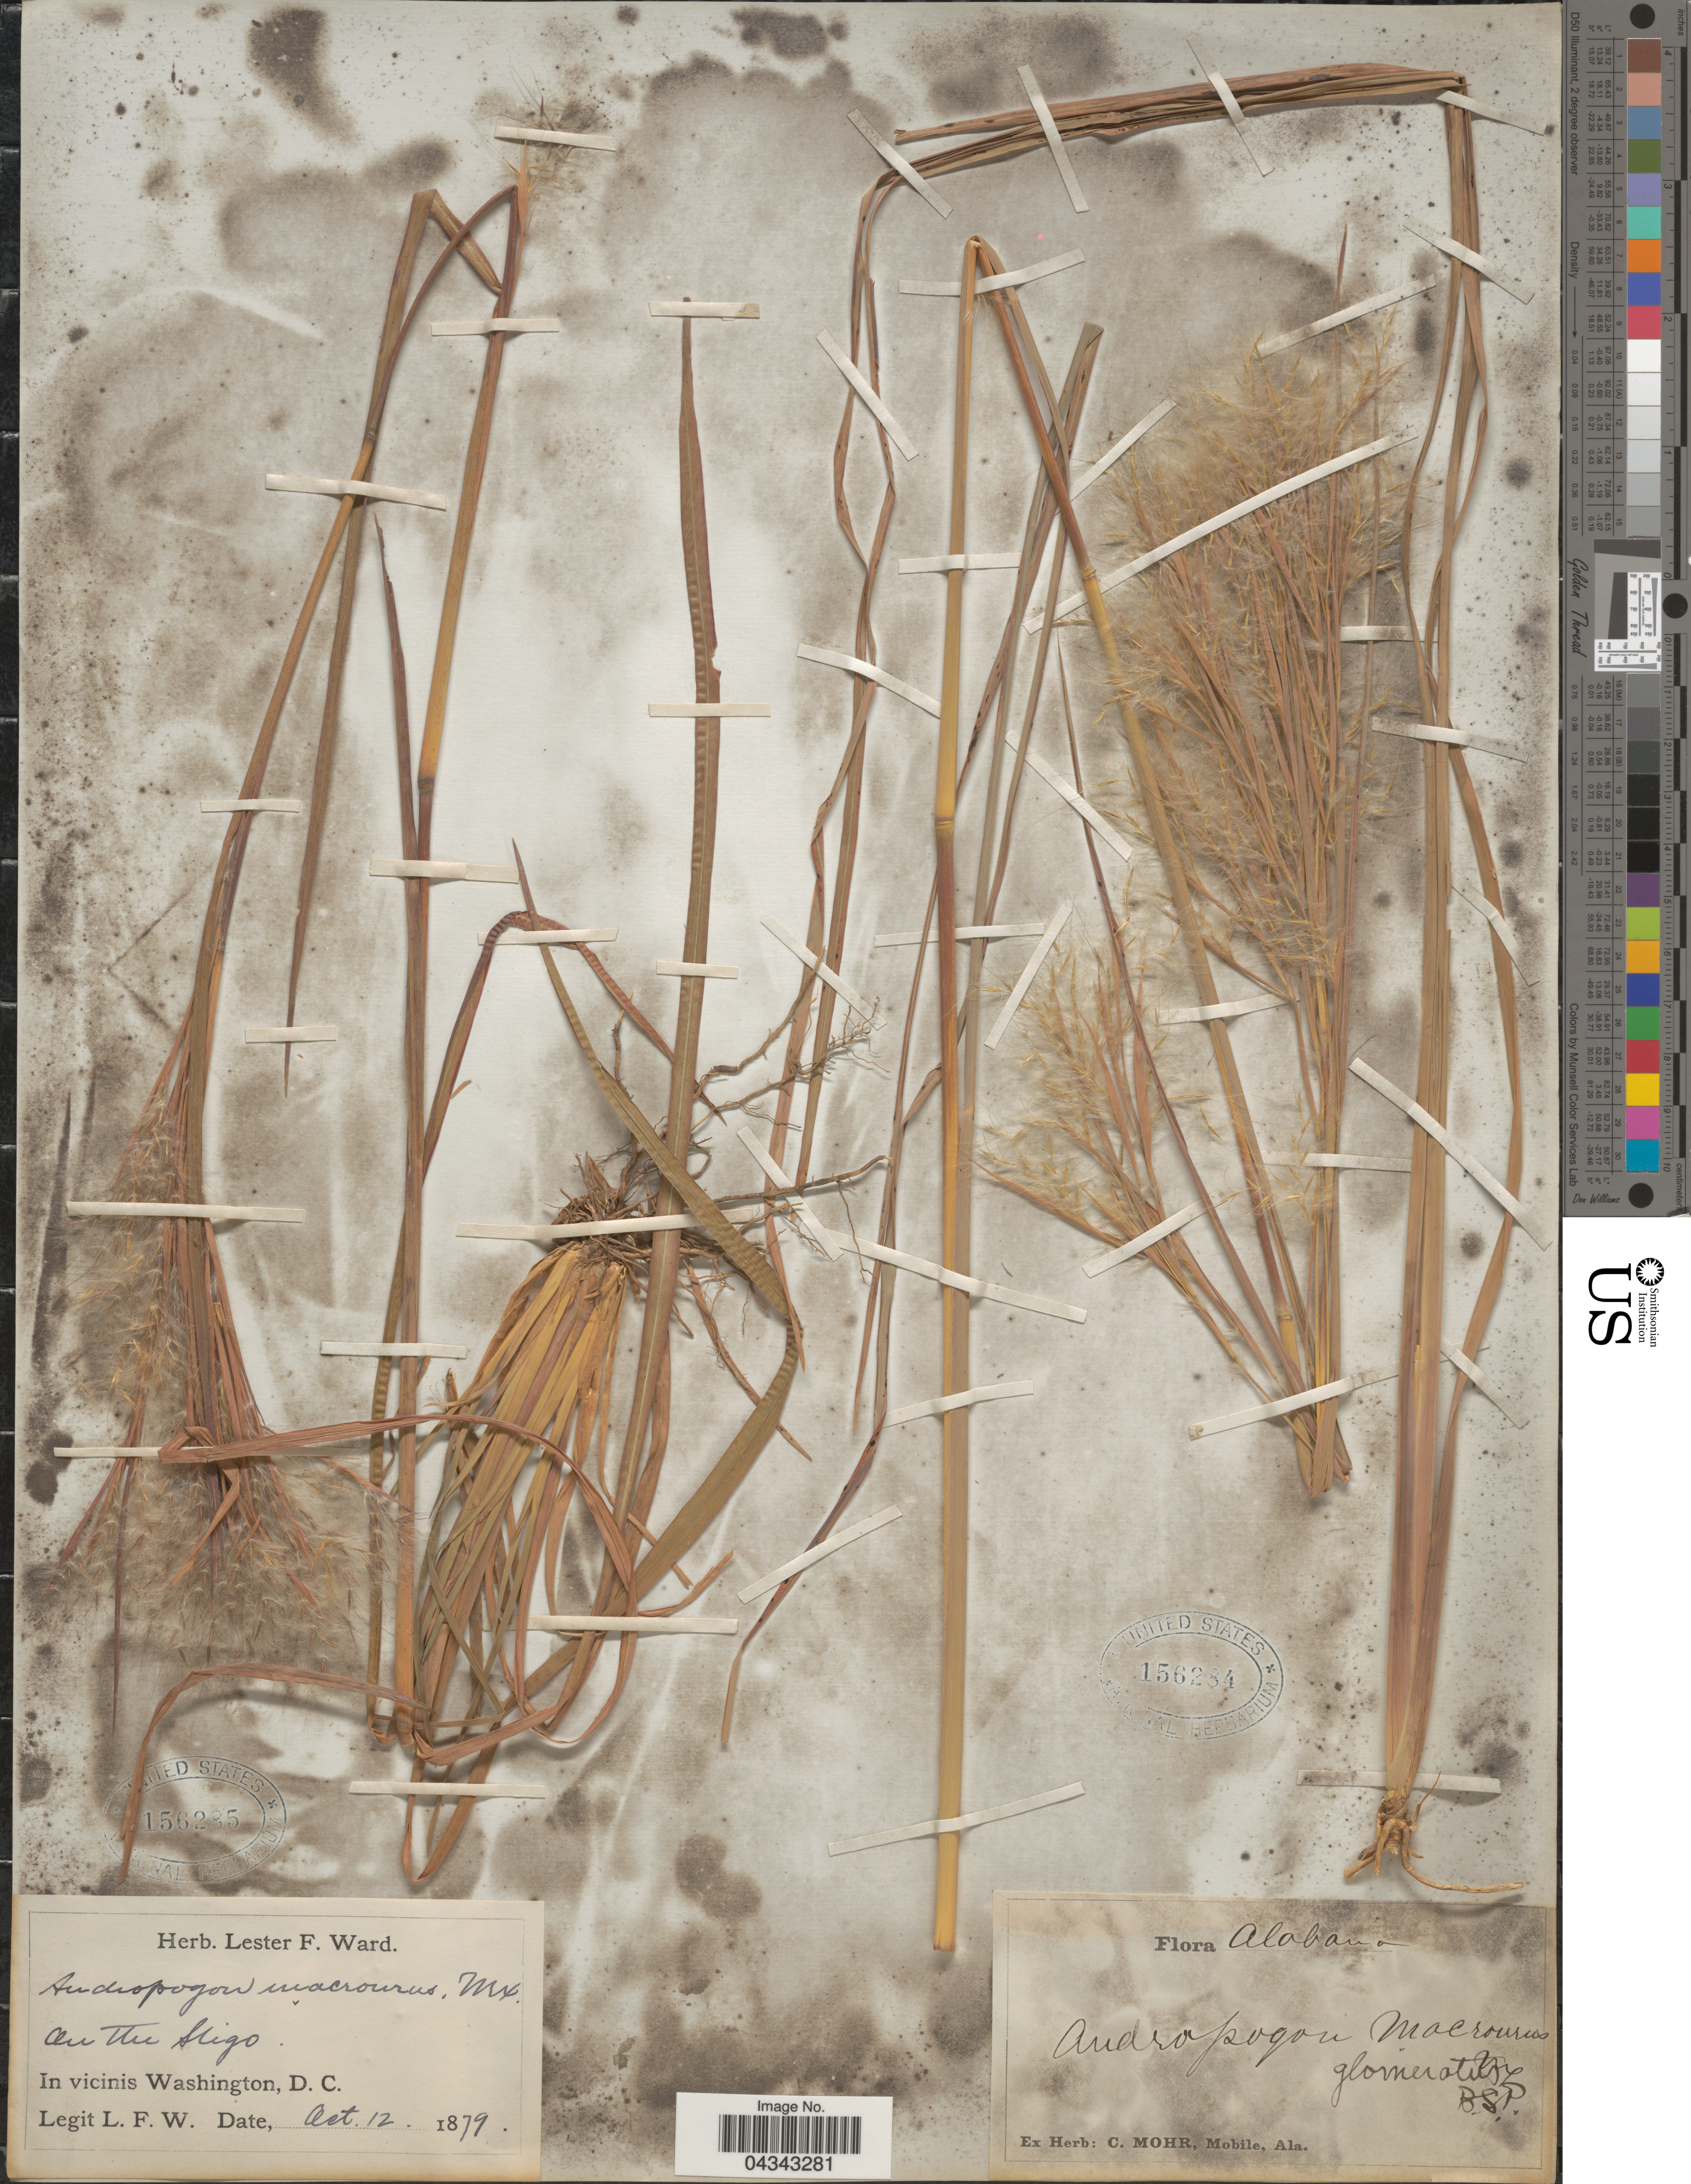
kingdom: Plantae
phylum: Tracheophyta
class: Liliopsida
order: Poales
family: Poaceae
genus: Andropogon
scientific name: Andropogon glomeratus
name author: (Walter) Britton, Stearns & Poggenb.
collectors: L. F. Ward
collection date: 1879-10-12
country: United States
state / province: District of Columbia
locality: In vicinis Washington, D.C.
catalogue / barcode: US 156284